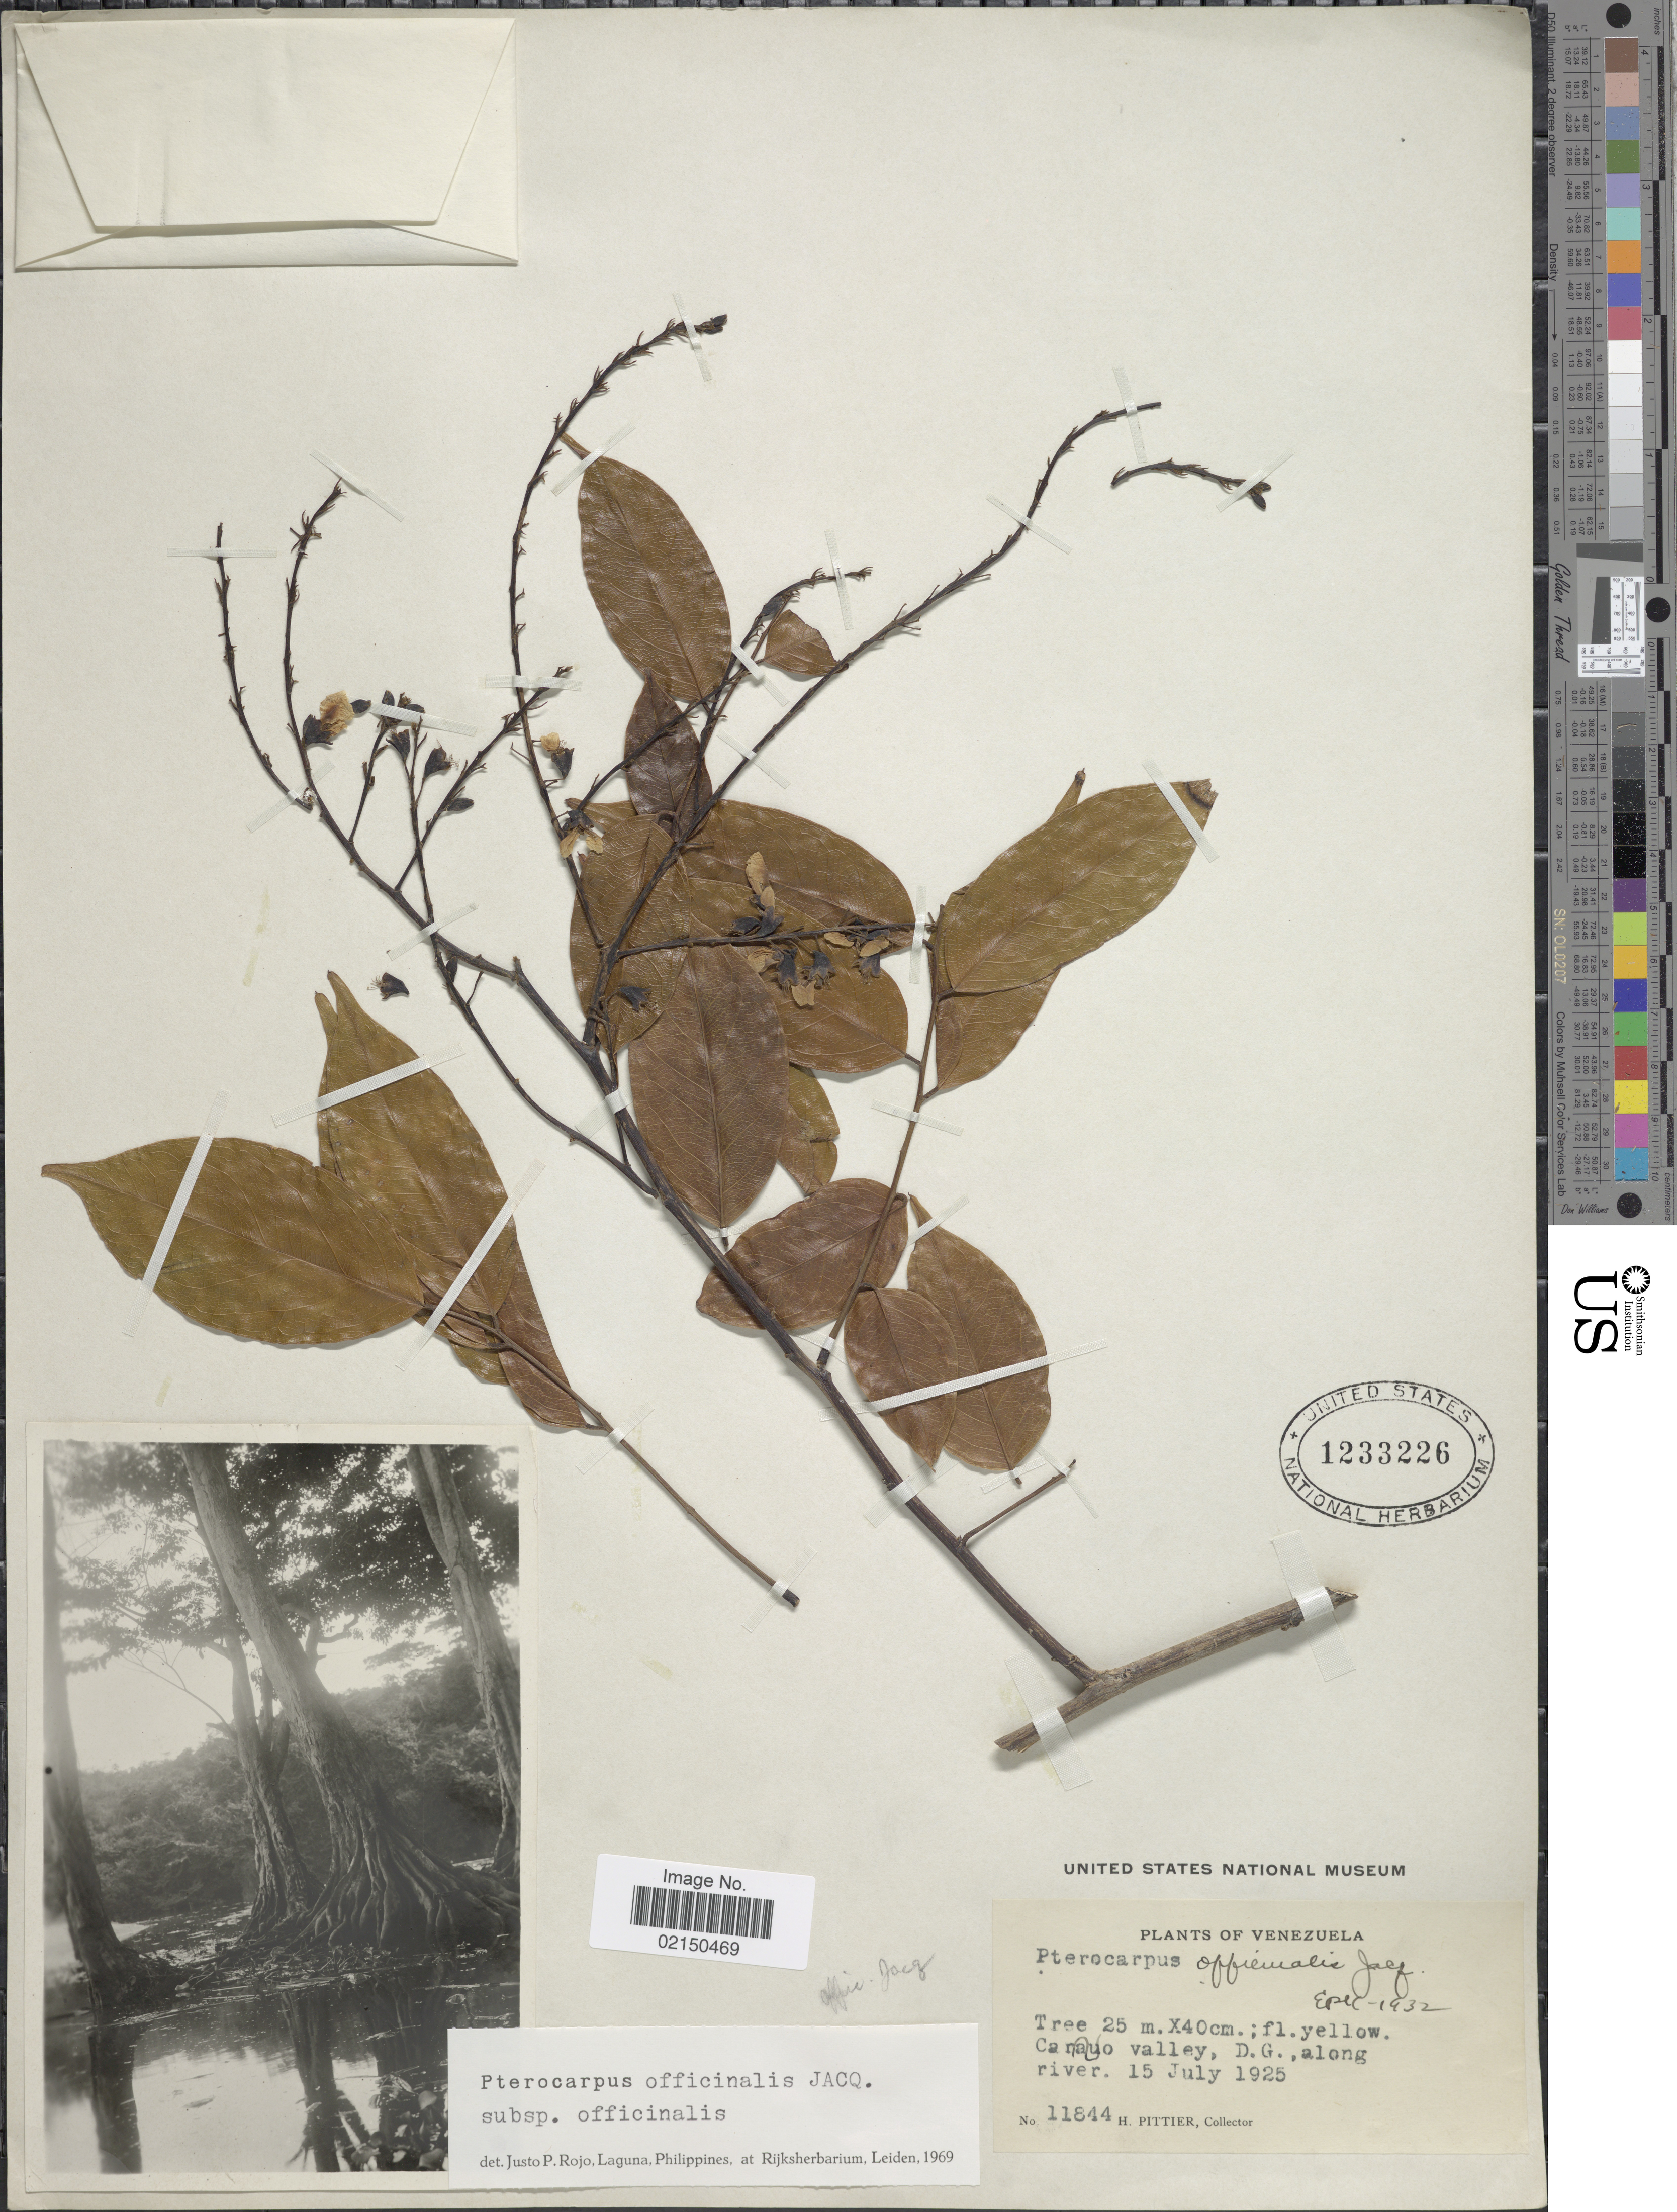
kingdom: Plantae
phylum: Tracheophyta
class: Magnoliopsida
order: Fabales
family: Fabaceae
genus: Pterocarpus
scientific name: Pterocarpus officinalis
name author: Jacq.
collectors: H. F. Pittier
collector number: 11844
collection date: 1925-07-15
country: Venezuela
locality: D.G. along river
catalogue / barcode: US 1233226